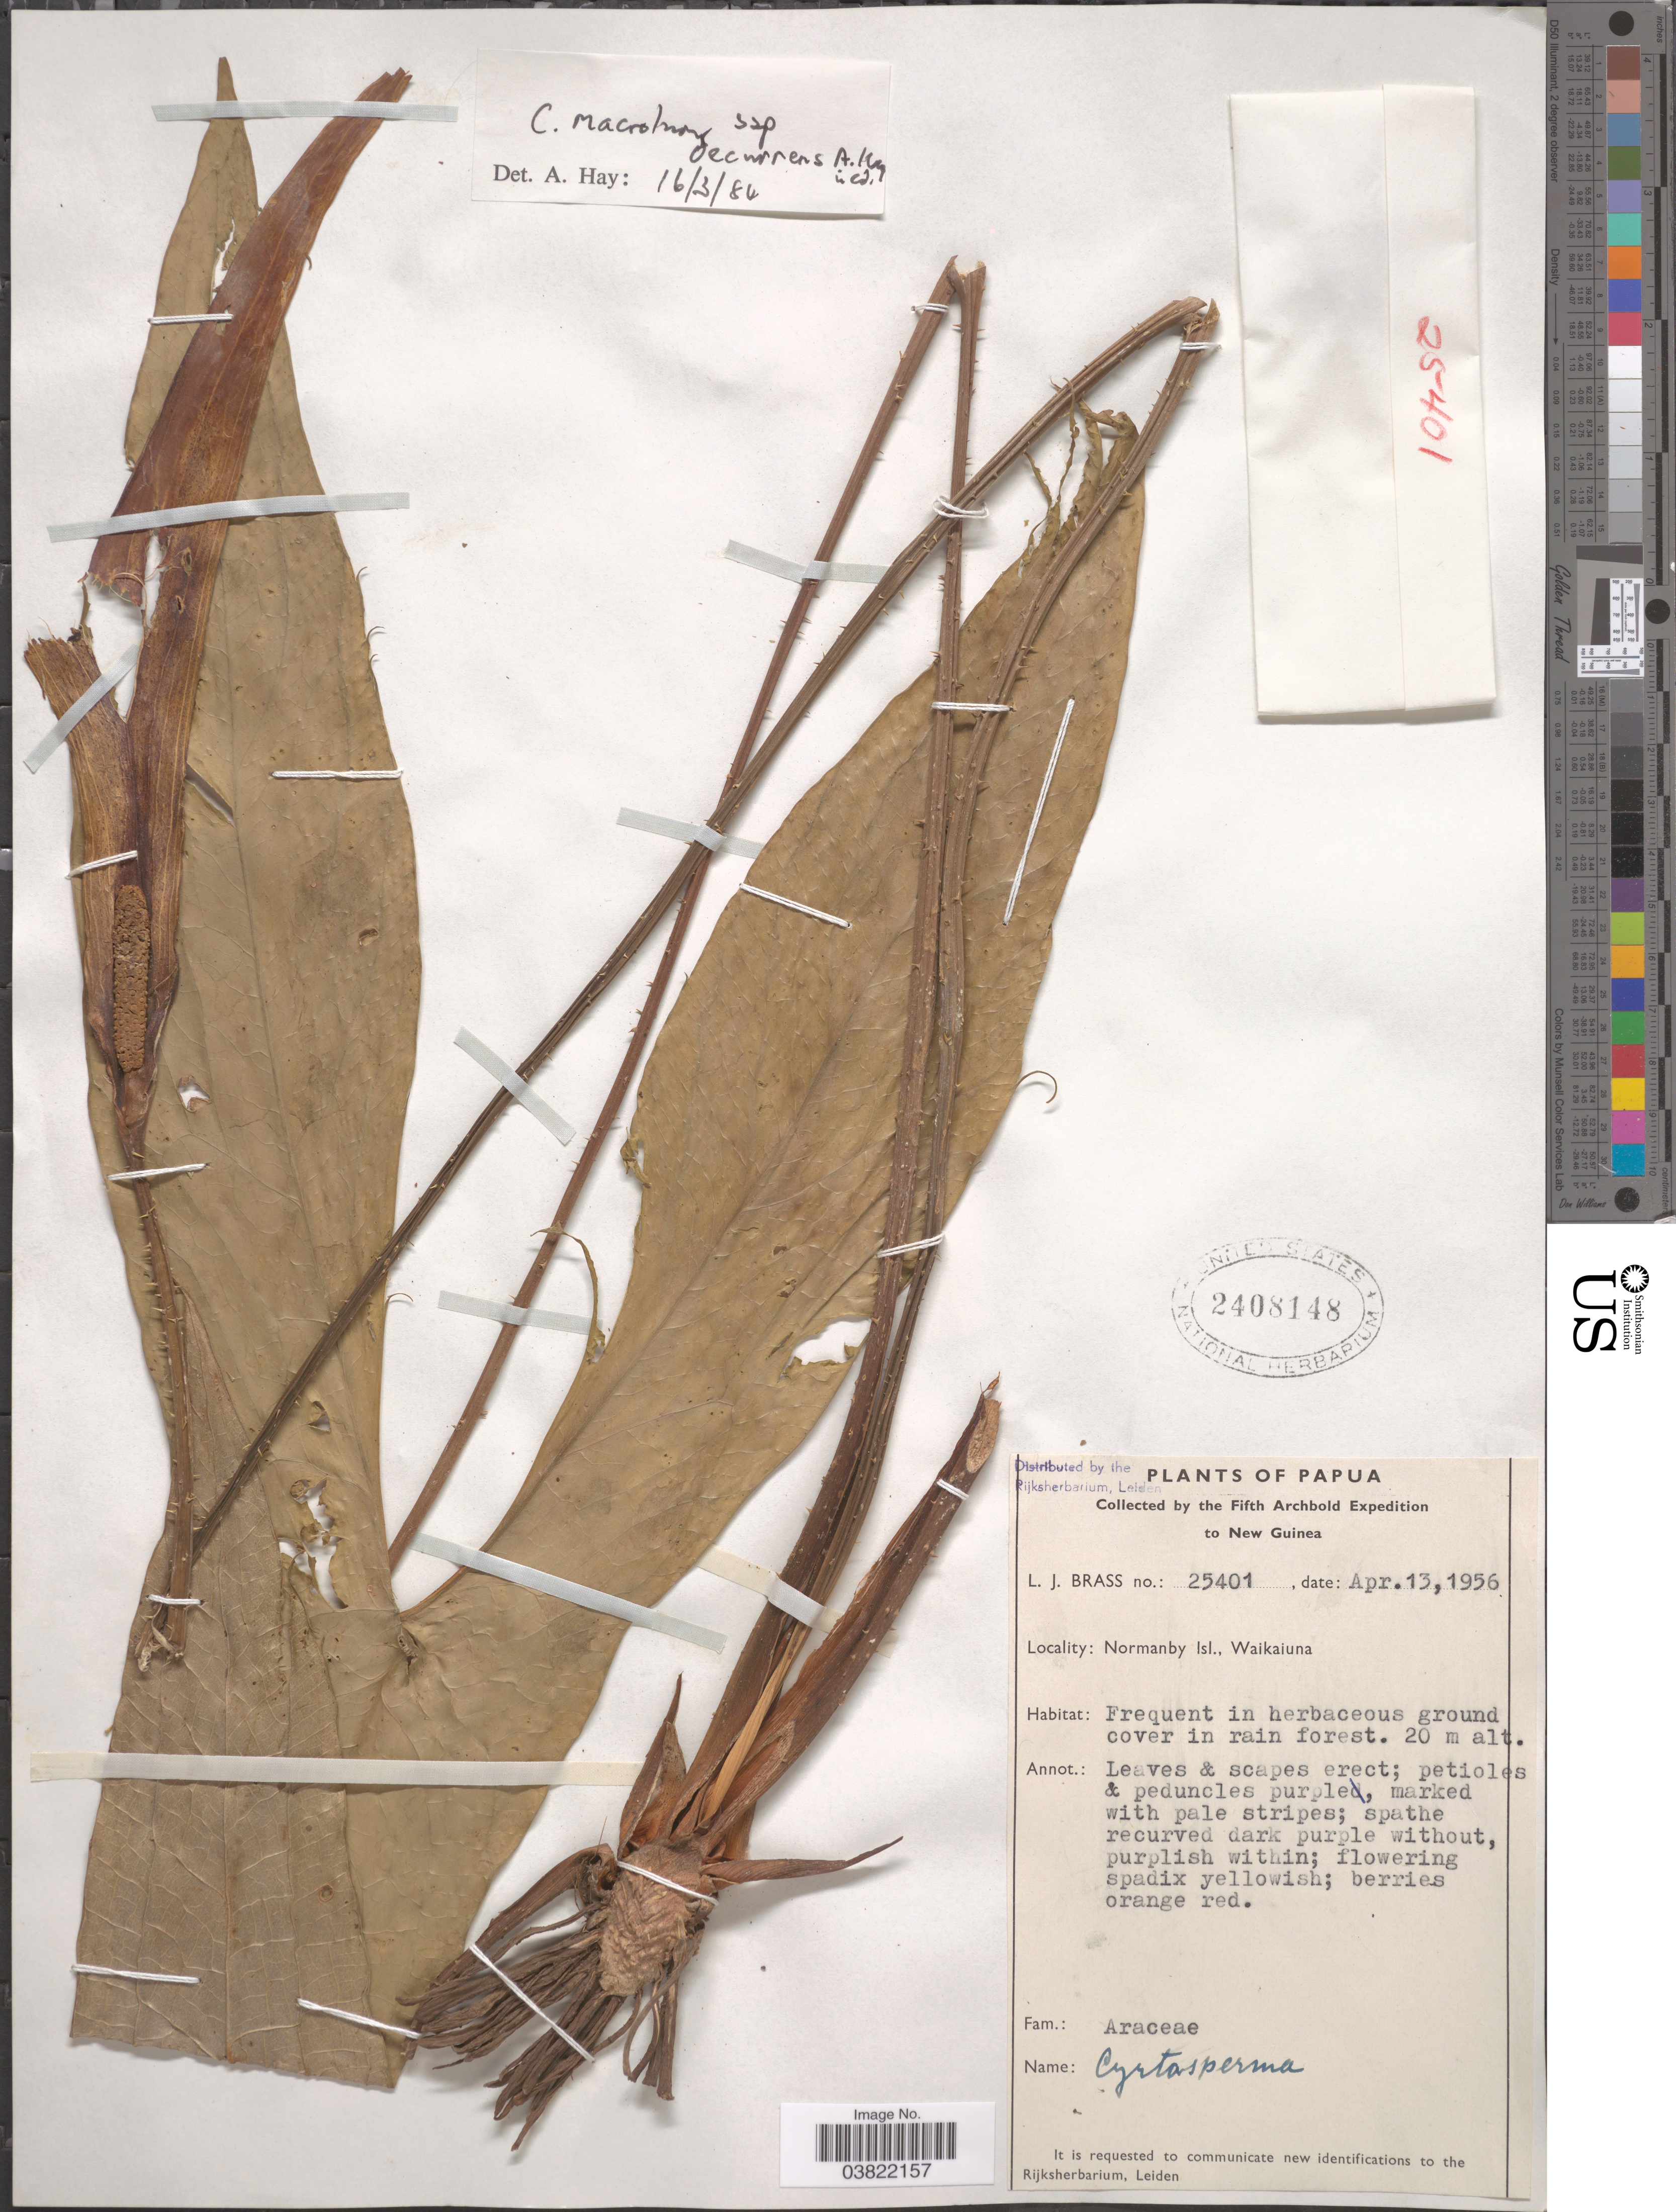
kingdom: Plantae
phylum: Tracheophyta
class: Liliopsida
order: Alismatales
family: Araceae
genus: Cyrtosperma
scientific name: Cyrtosperma macrotum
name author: Becc. ex Engl.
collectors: L. J. Brass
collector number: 25401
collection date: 1956-04-13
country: Papua New Guinea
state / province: Milne Bay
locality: Papua. New Guinea. Normanby Isl., Waikaiuna.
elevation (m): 20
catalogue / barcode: US 2408148